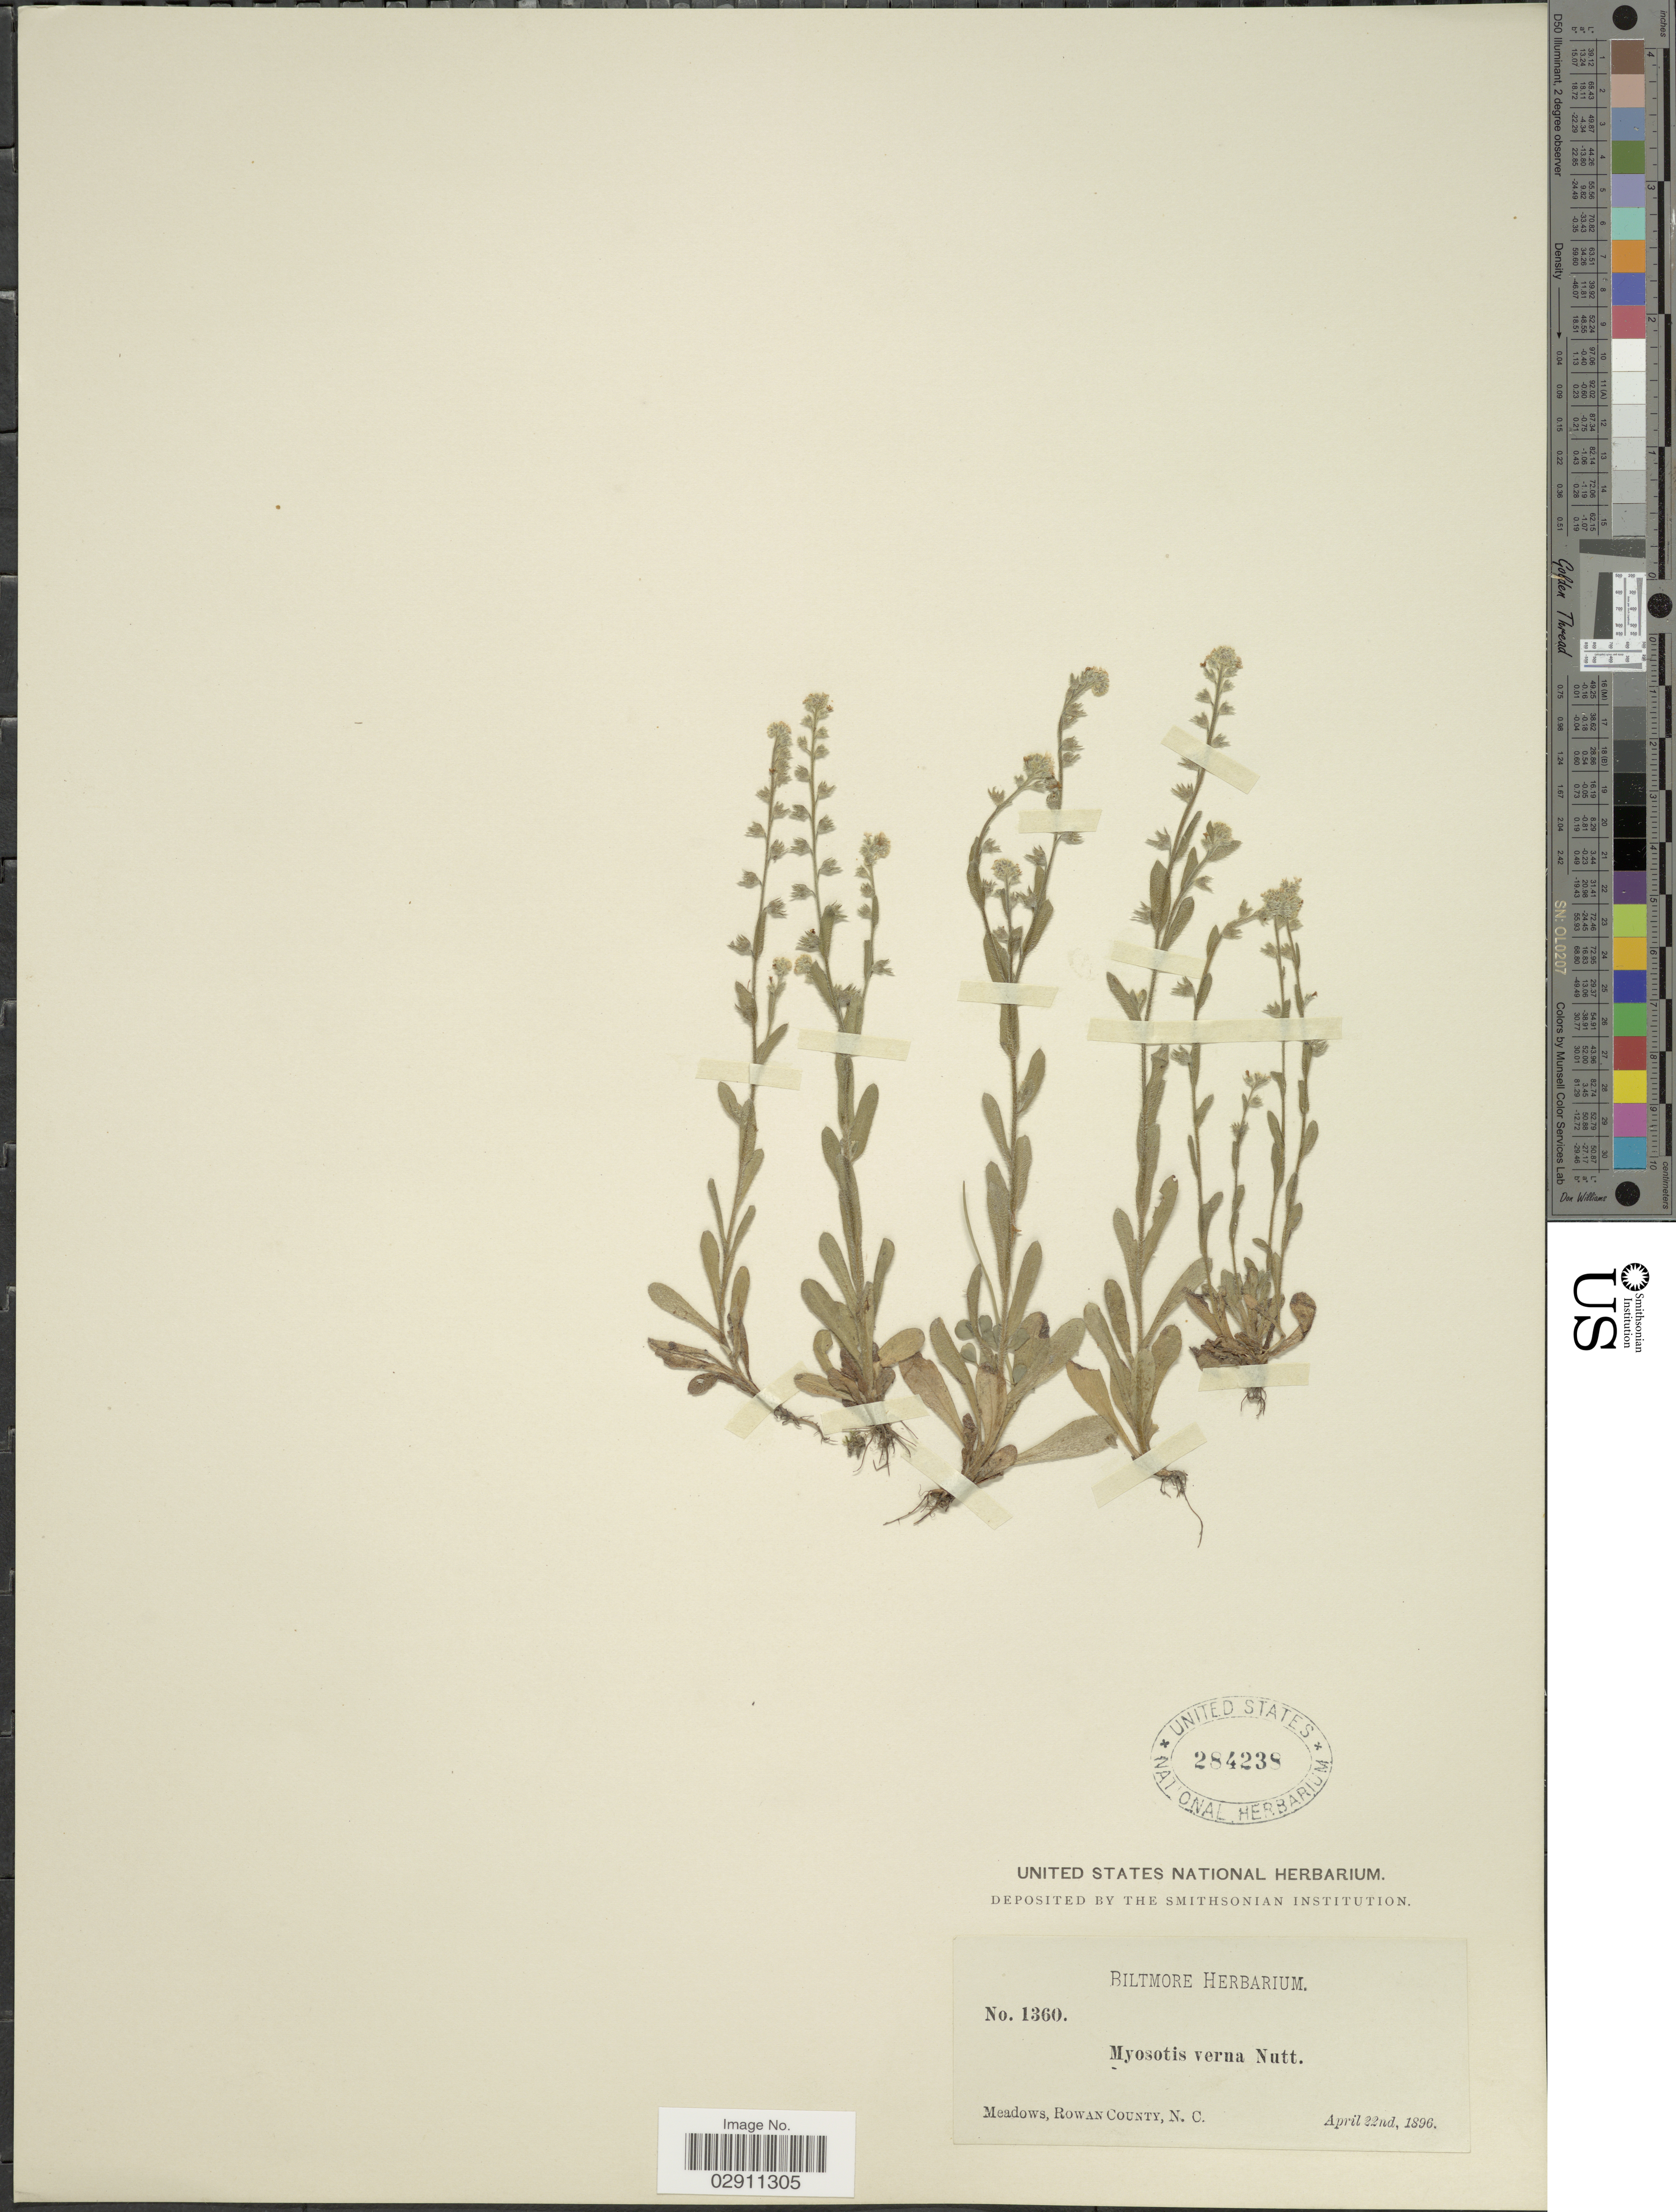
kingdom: Plantae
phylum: Tracheophyta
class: Magnoliopsida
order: Boraginales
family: Boraginaceae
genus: Myosotis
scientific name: Myosotis verna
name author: Nutt.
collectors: ex herb. Biltmore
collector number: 1360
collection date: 1896-04-22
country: United States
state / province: North Carolina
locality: Meadows, Rowan County.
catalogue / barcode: US 284238